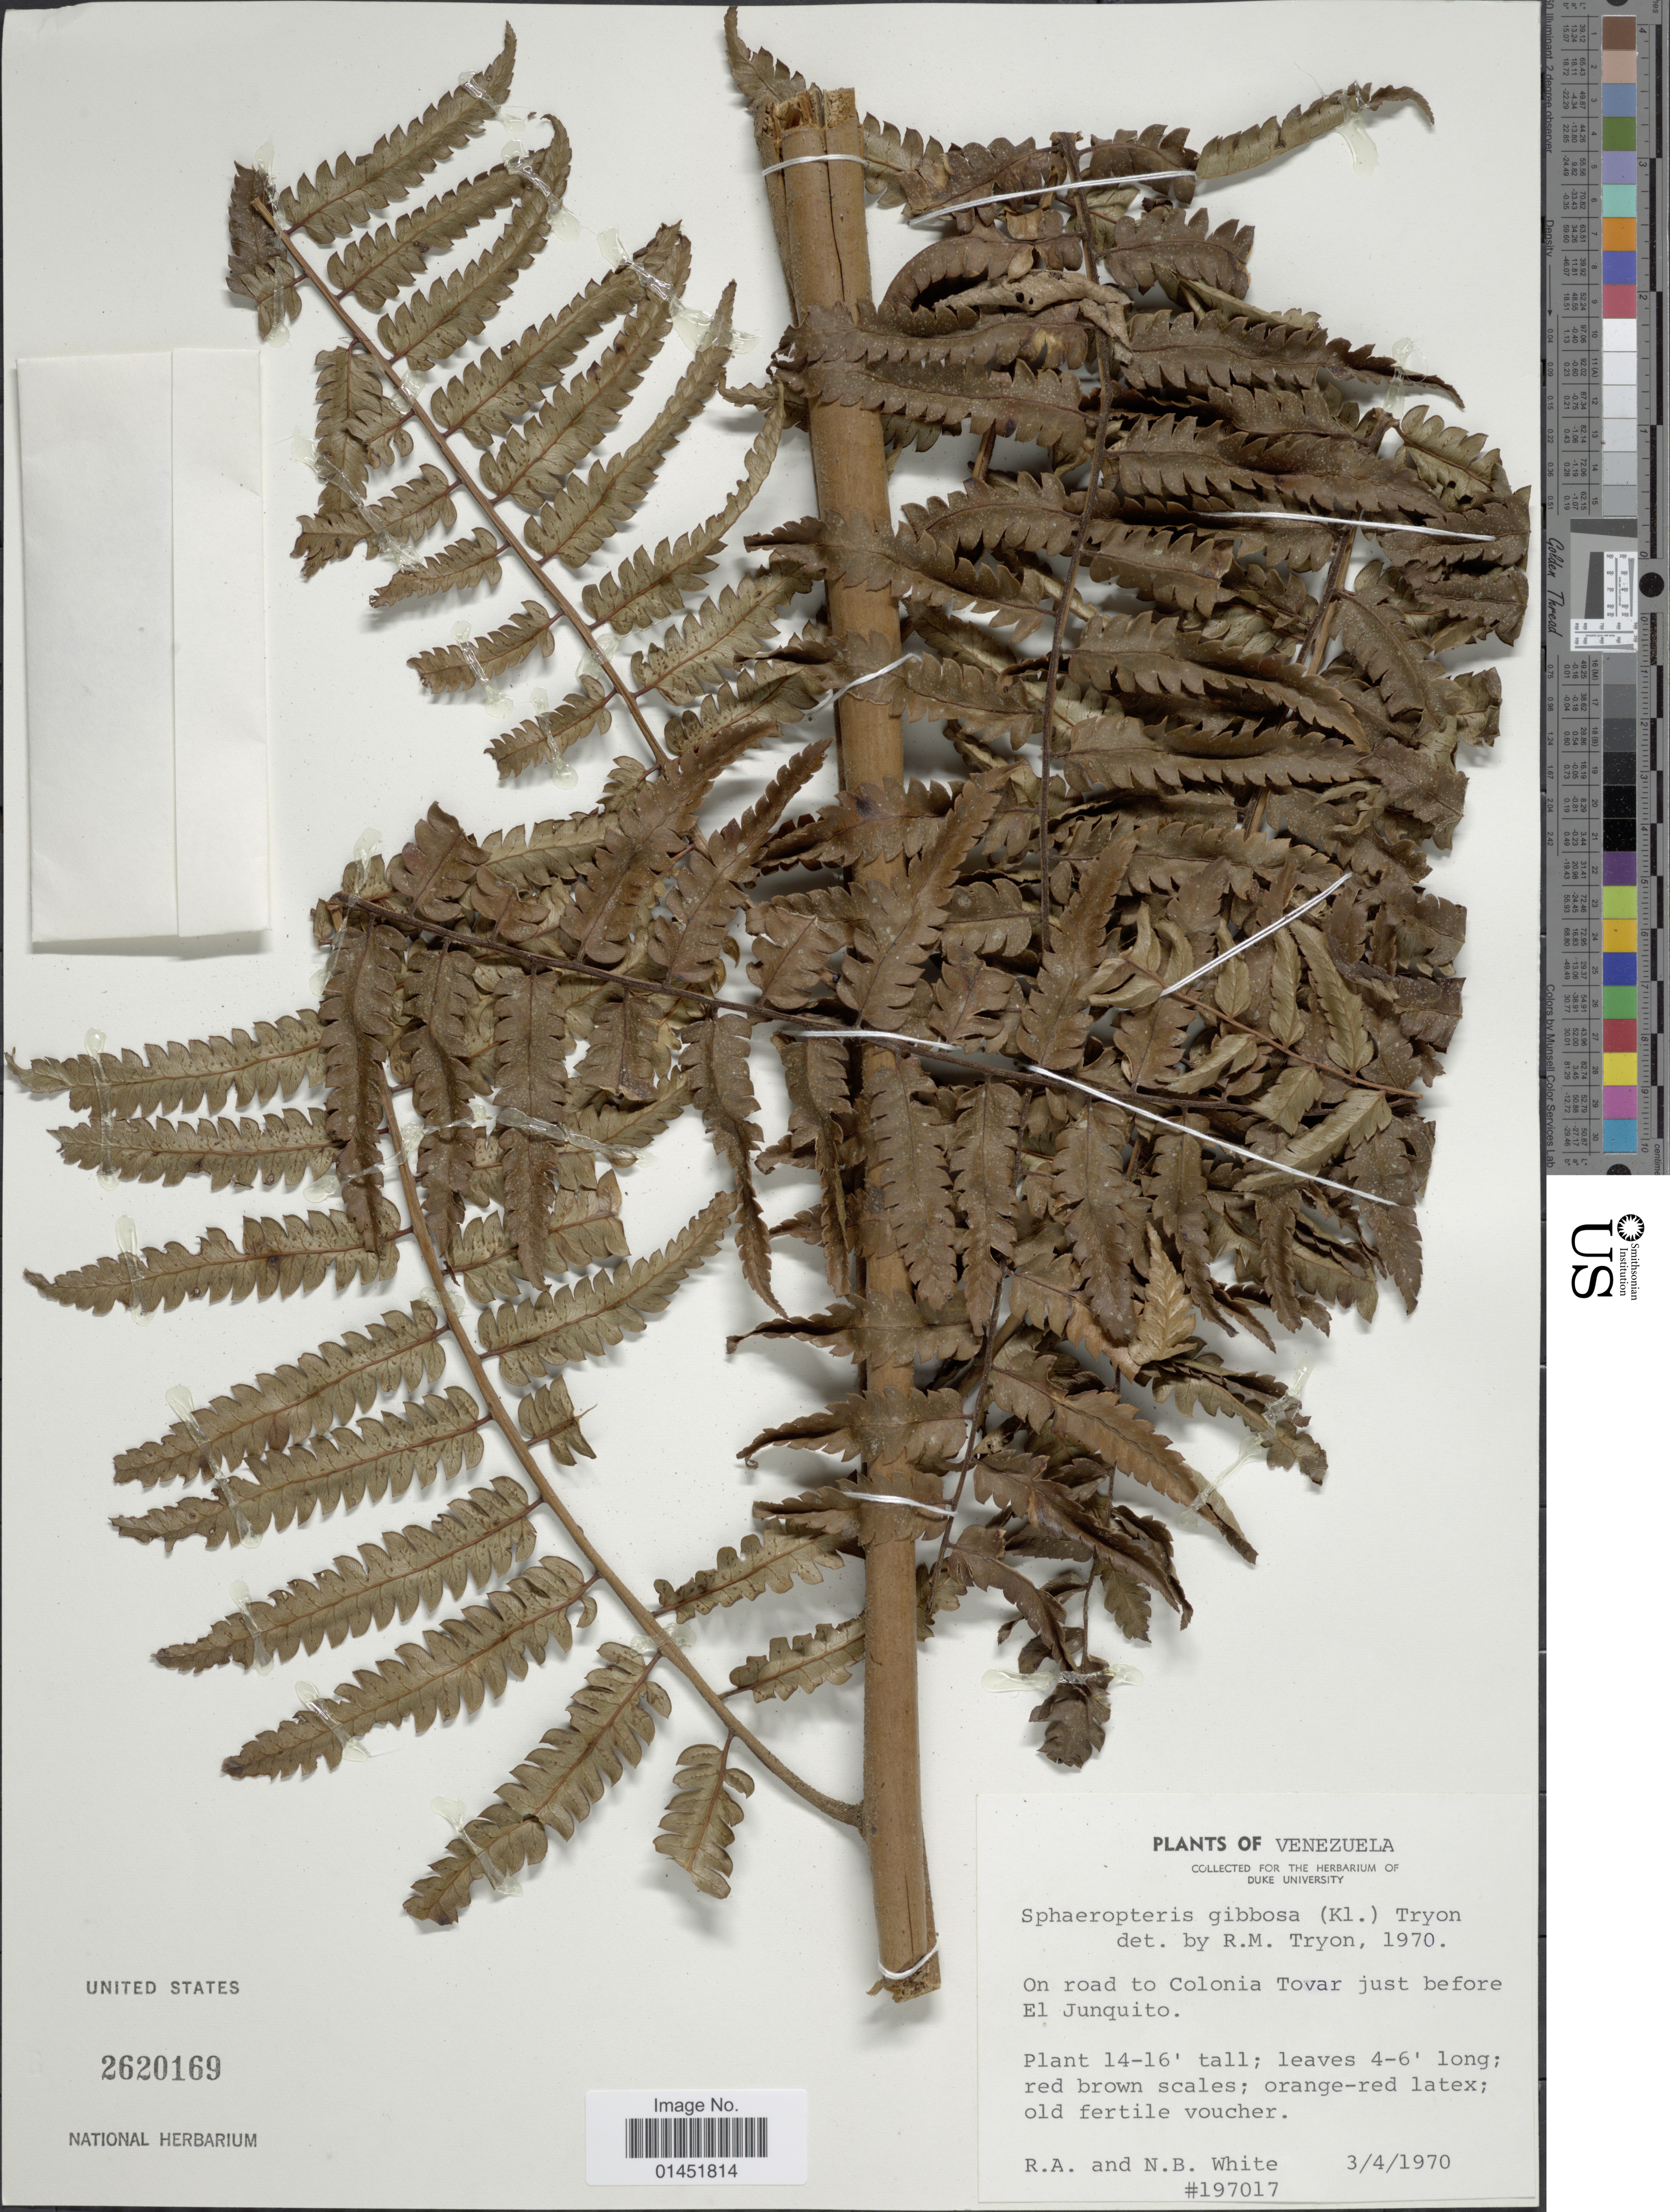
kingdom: Plantae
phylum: Tracheophyta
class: Polypodiopsida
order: Cyatheales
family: Cyatheaceae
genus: Cyathea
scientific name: Cyathea gibbosa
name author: (Klotzsch) Domin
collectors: R. A. White & N. White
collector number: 197017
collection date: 1970-03-04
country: Venezuela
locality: On road to Colonia Tovar just before El Junquito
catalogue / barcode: US 2620169